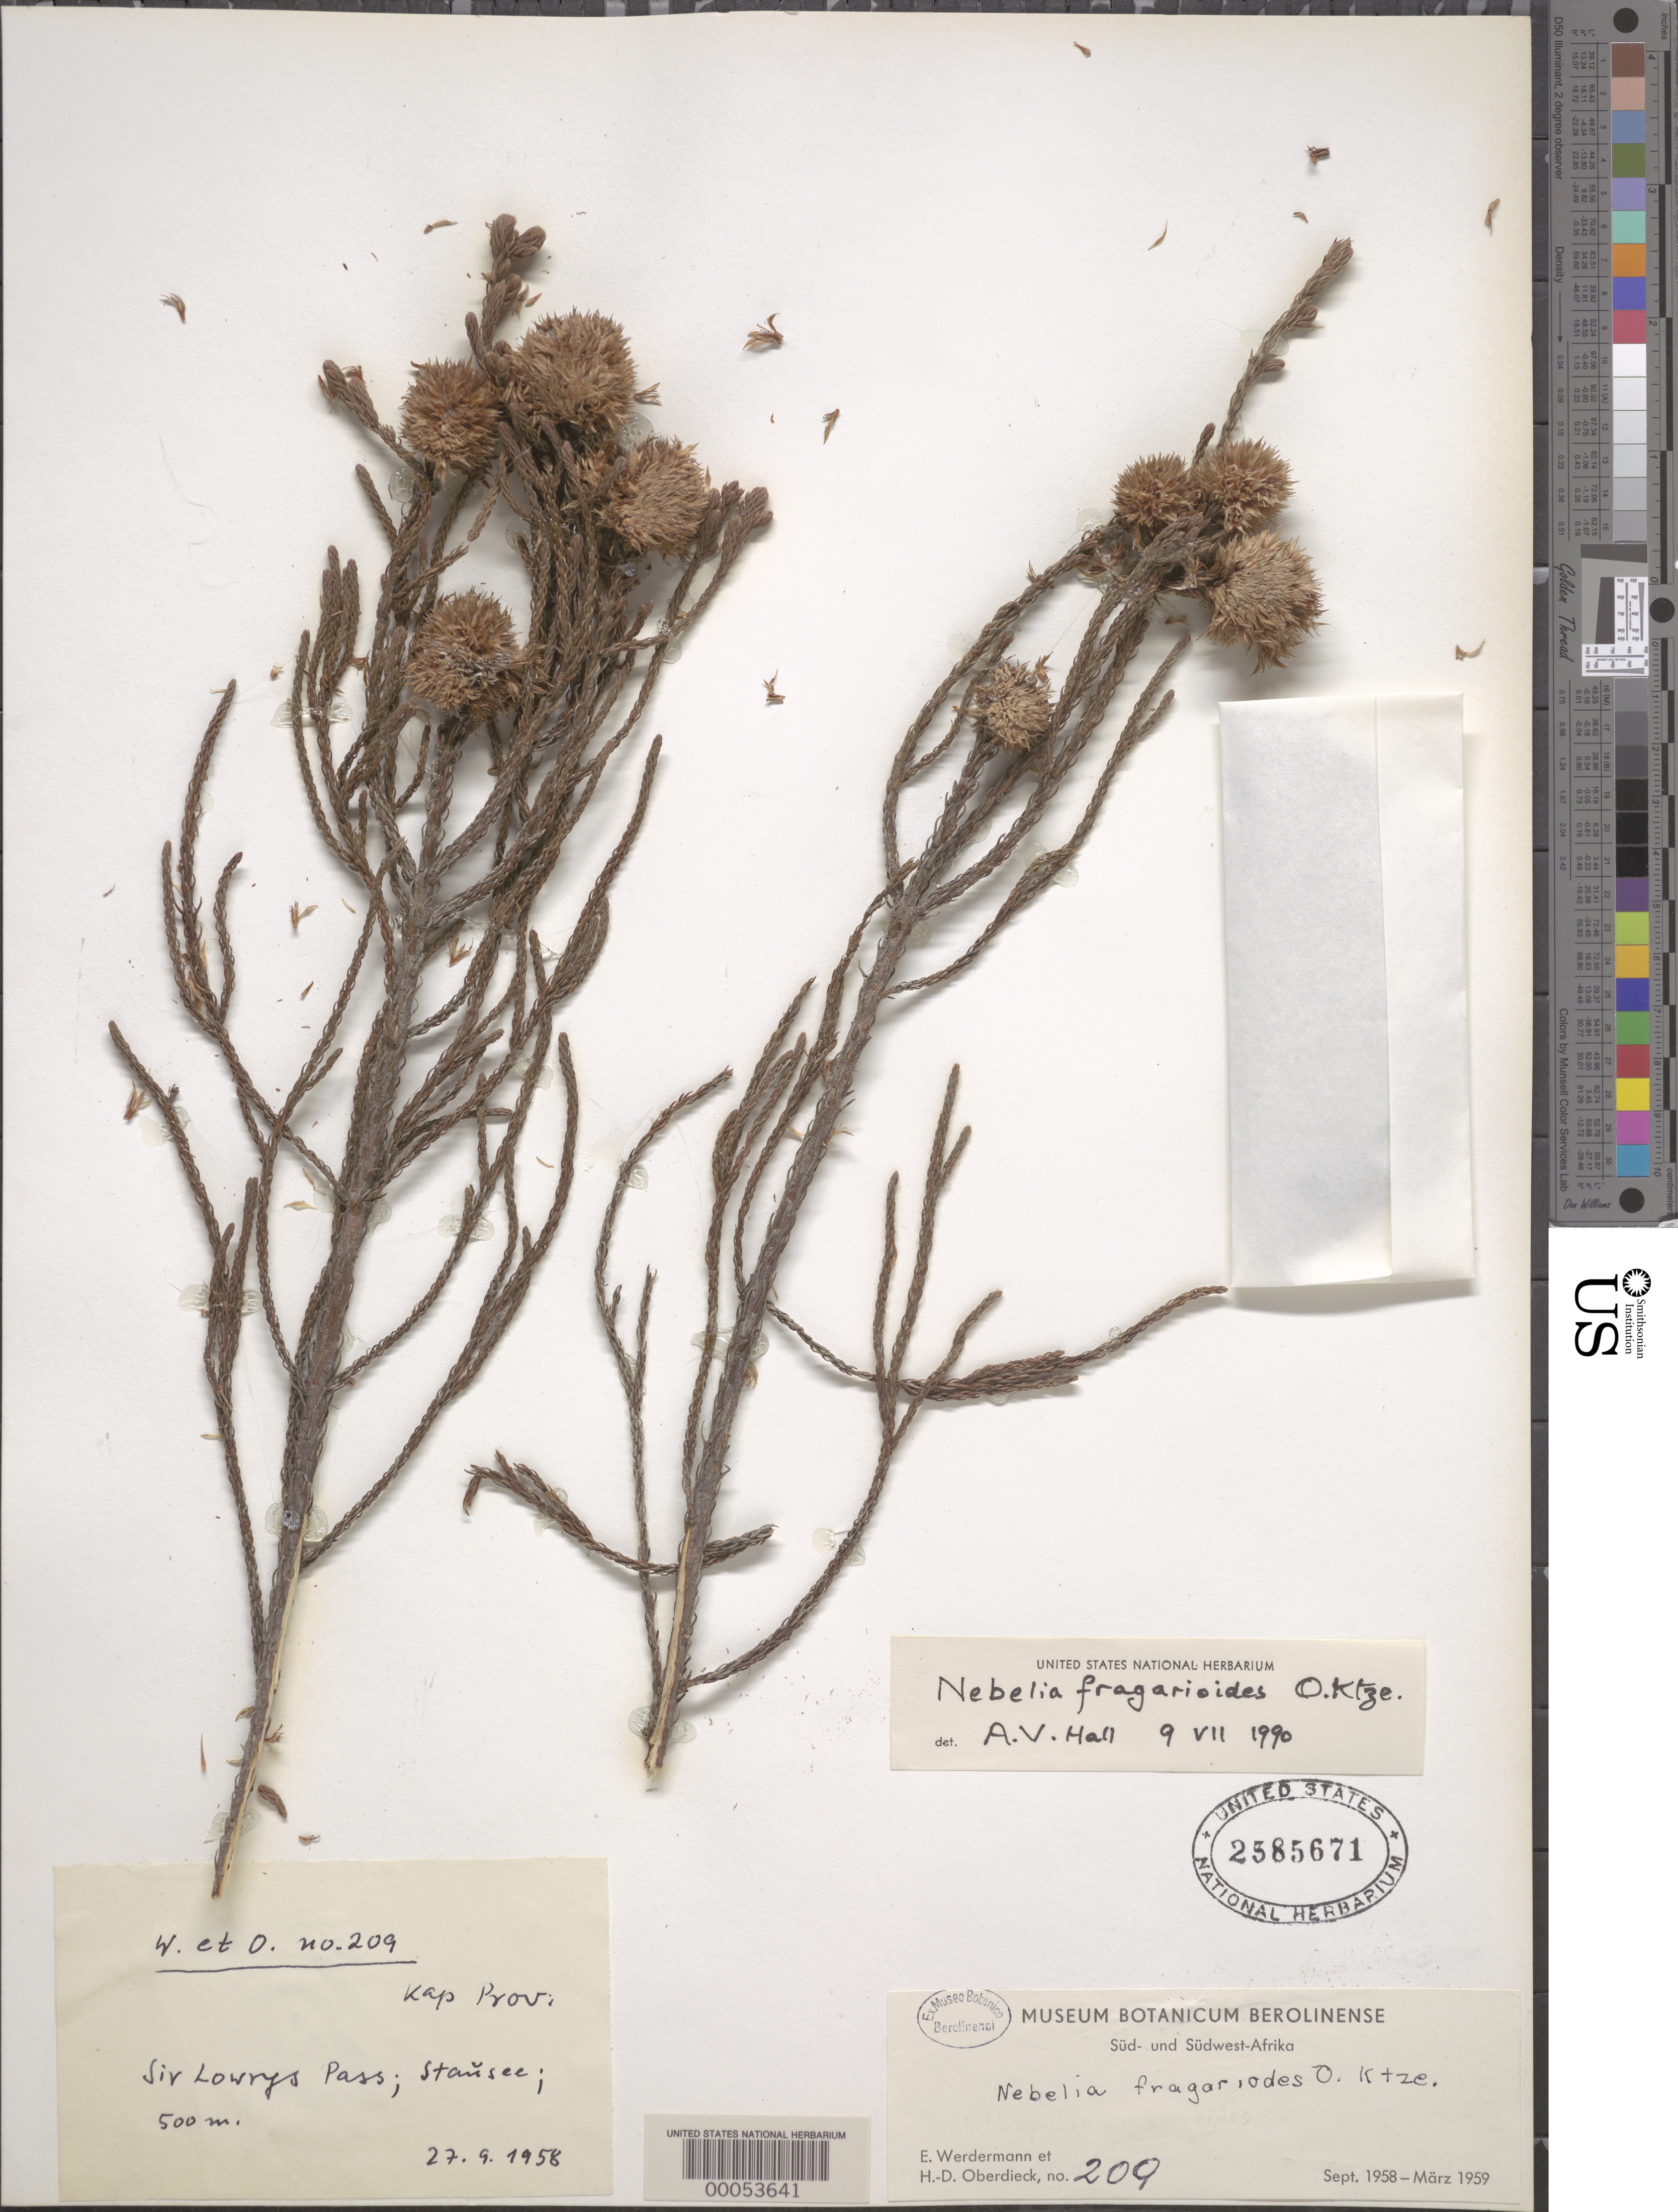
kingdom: Plantae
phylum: Tracheophyta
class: Magnoliopsida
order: Bruniales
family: Bruniaceae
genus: Brunia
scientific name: Brunia fragarioides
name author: Willd.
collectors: E. Werdermann & H. Oberdieck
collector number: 209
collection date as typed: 27 Sep 1958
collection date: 1958-09-27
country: South Africa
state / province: Western Cape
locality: Sir lowry's pass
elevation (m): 500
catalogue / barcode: US 2585671